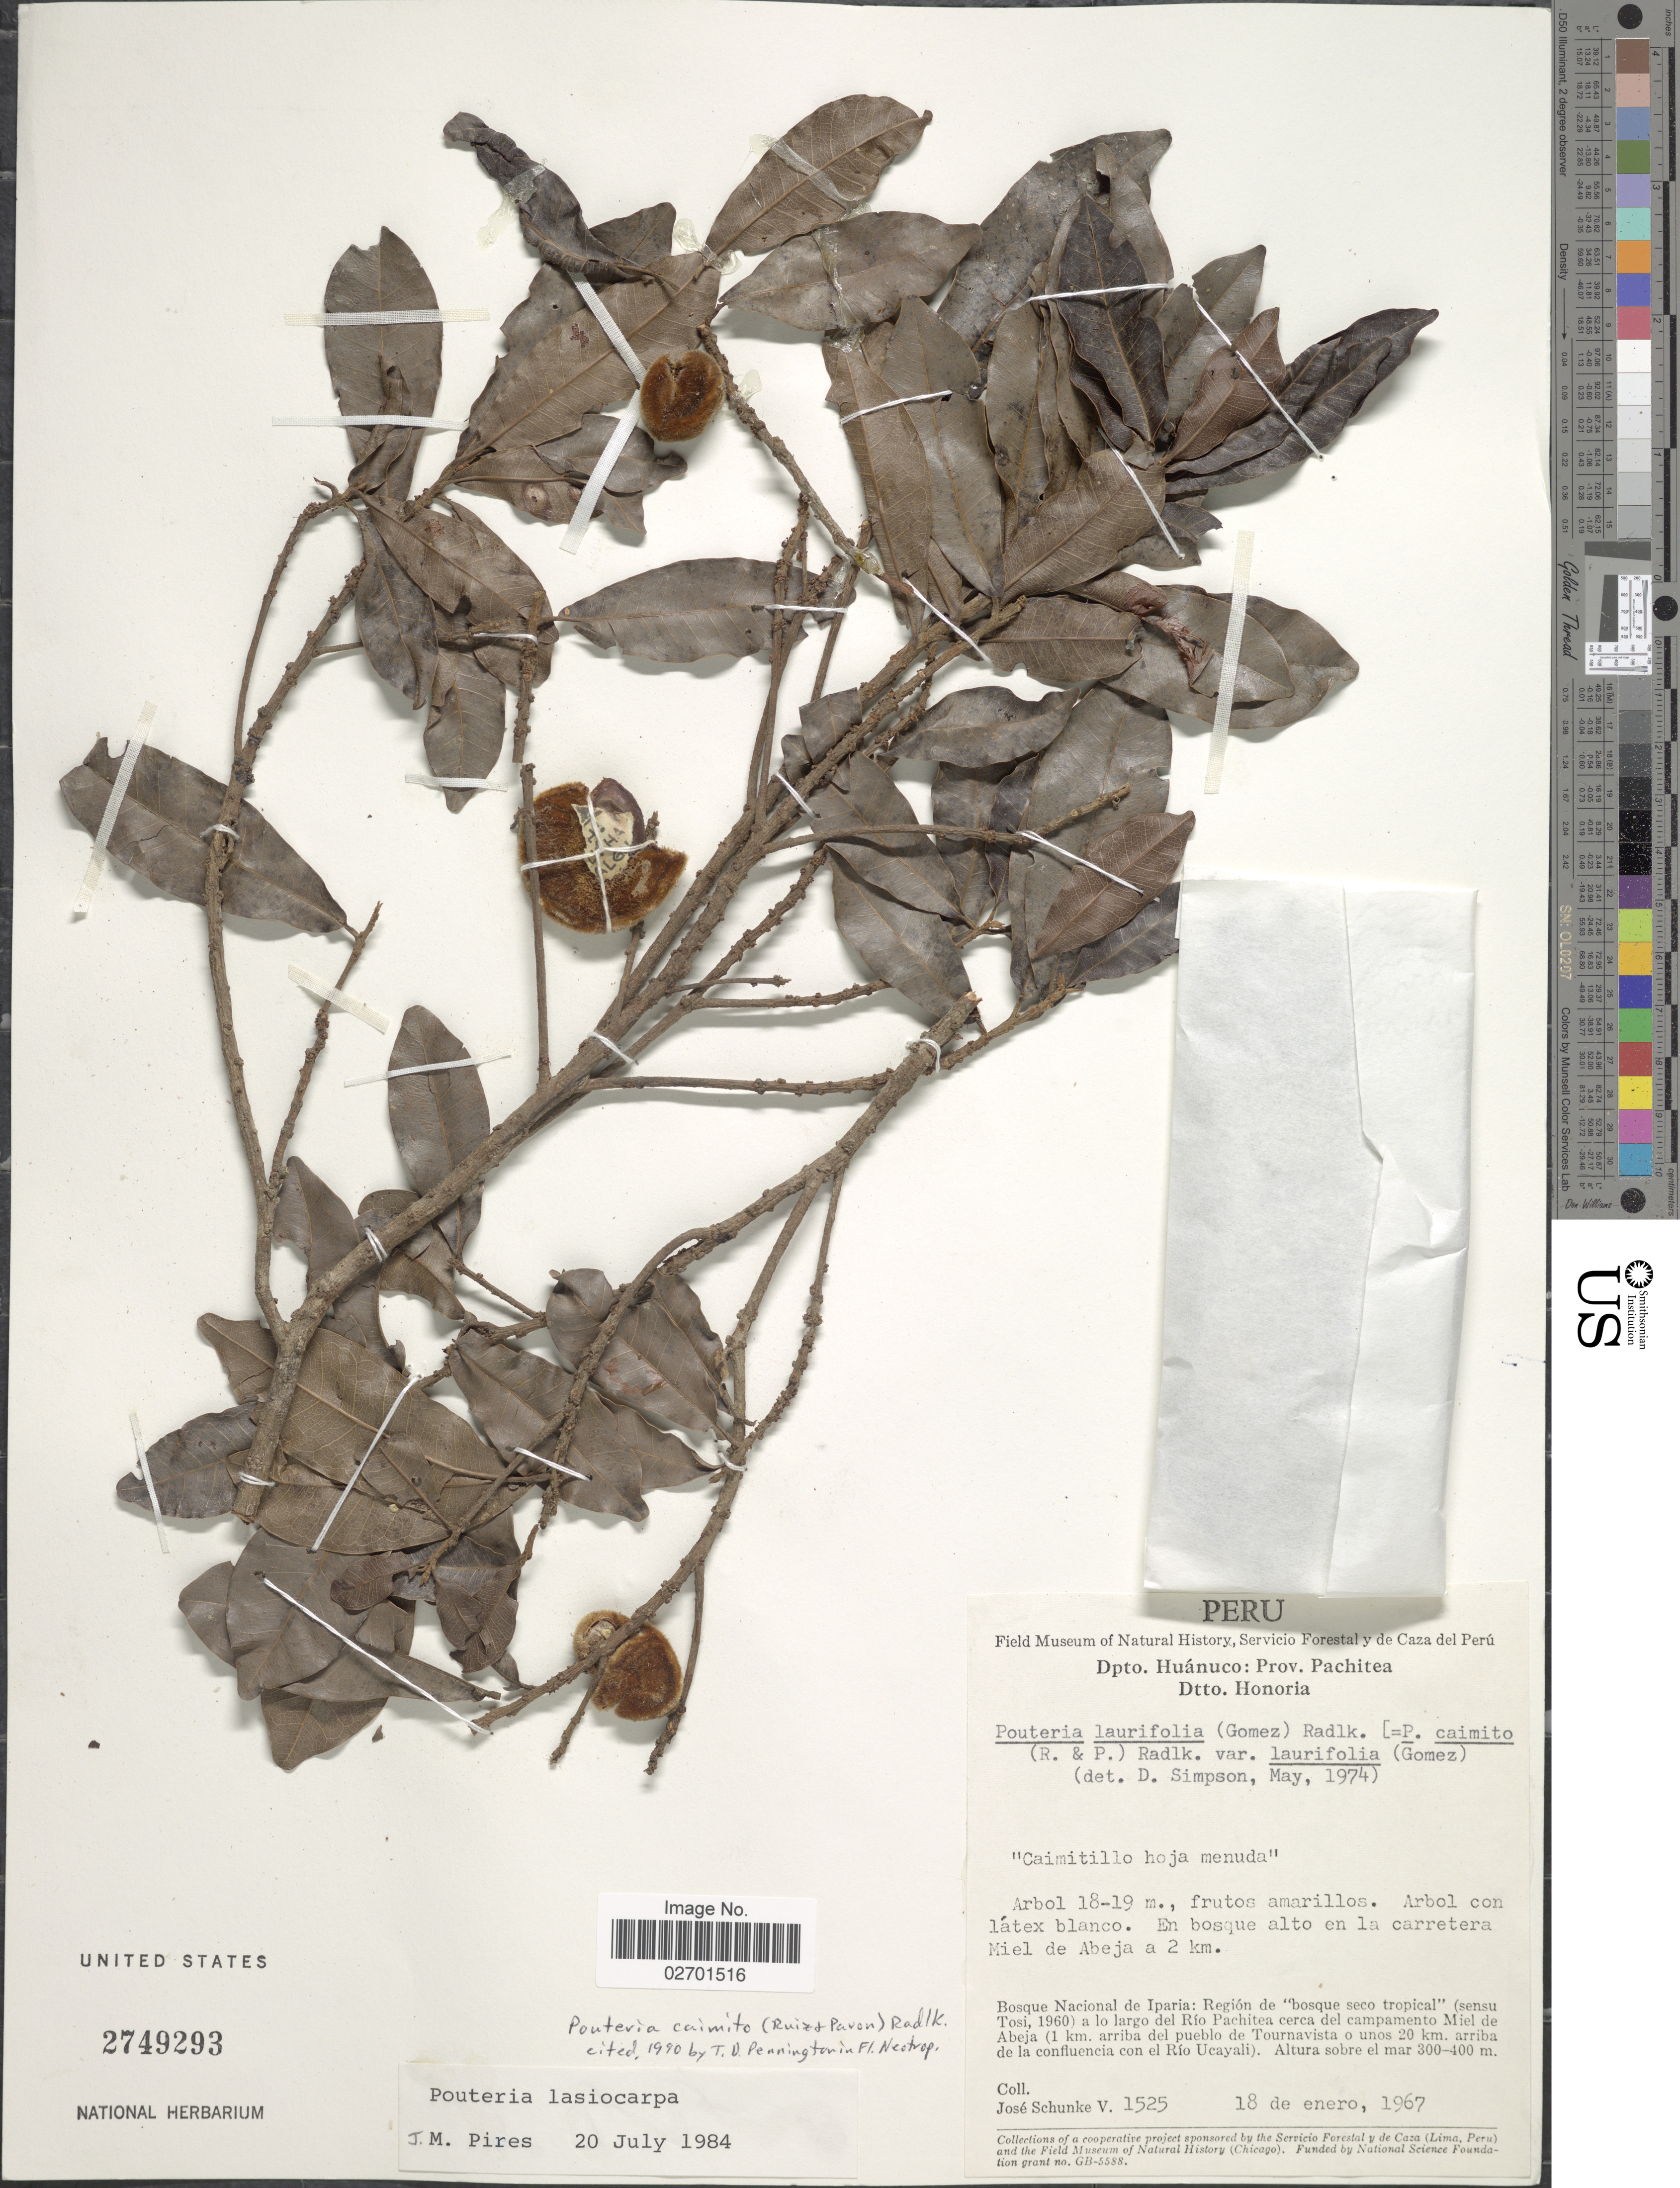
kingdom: Plantae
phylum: Tracheophyta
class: Magnoliopsida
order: Ericales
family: Sapotaceae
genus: Pouteria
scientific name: Pouteria caimito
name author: (Ruiz & Pav.) Radlk.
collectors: J. Schunke Vigo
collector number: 1525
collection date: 1967-01-18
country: Peru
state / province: Huánuco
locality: Prov. Pachitea, Dtto. Honoria, en bosque alto en la carretera Miel de Abeja a 2 km., Bosque Nacional de Iparia: Region de "bosque seco tropical"(sensu Tosi, 1960) a lo largo del Rio Pachitea cerca del campamento Miel de Abeja (1 km. arriba del pueblo de Tournavista o unos 20 km. arriba de la confleuncia con el Rio Ucayalli).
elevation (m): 300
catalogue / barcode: US 2749293